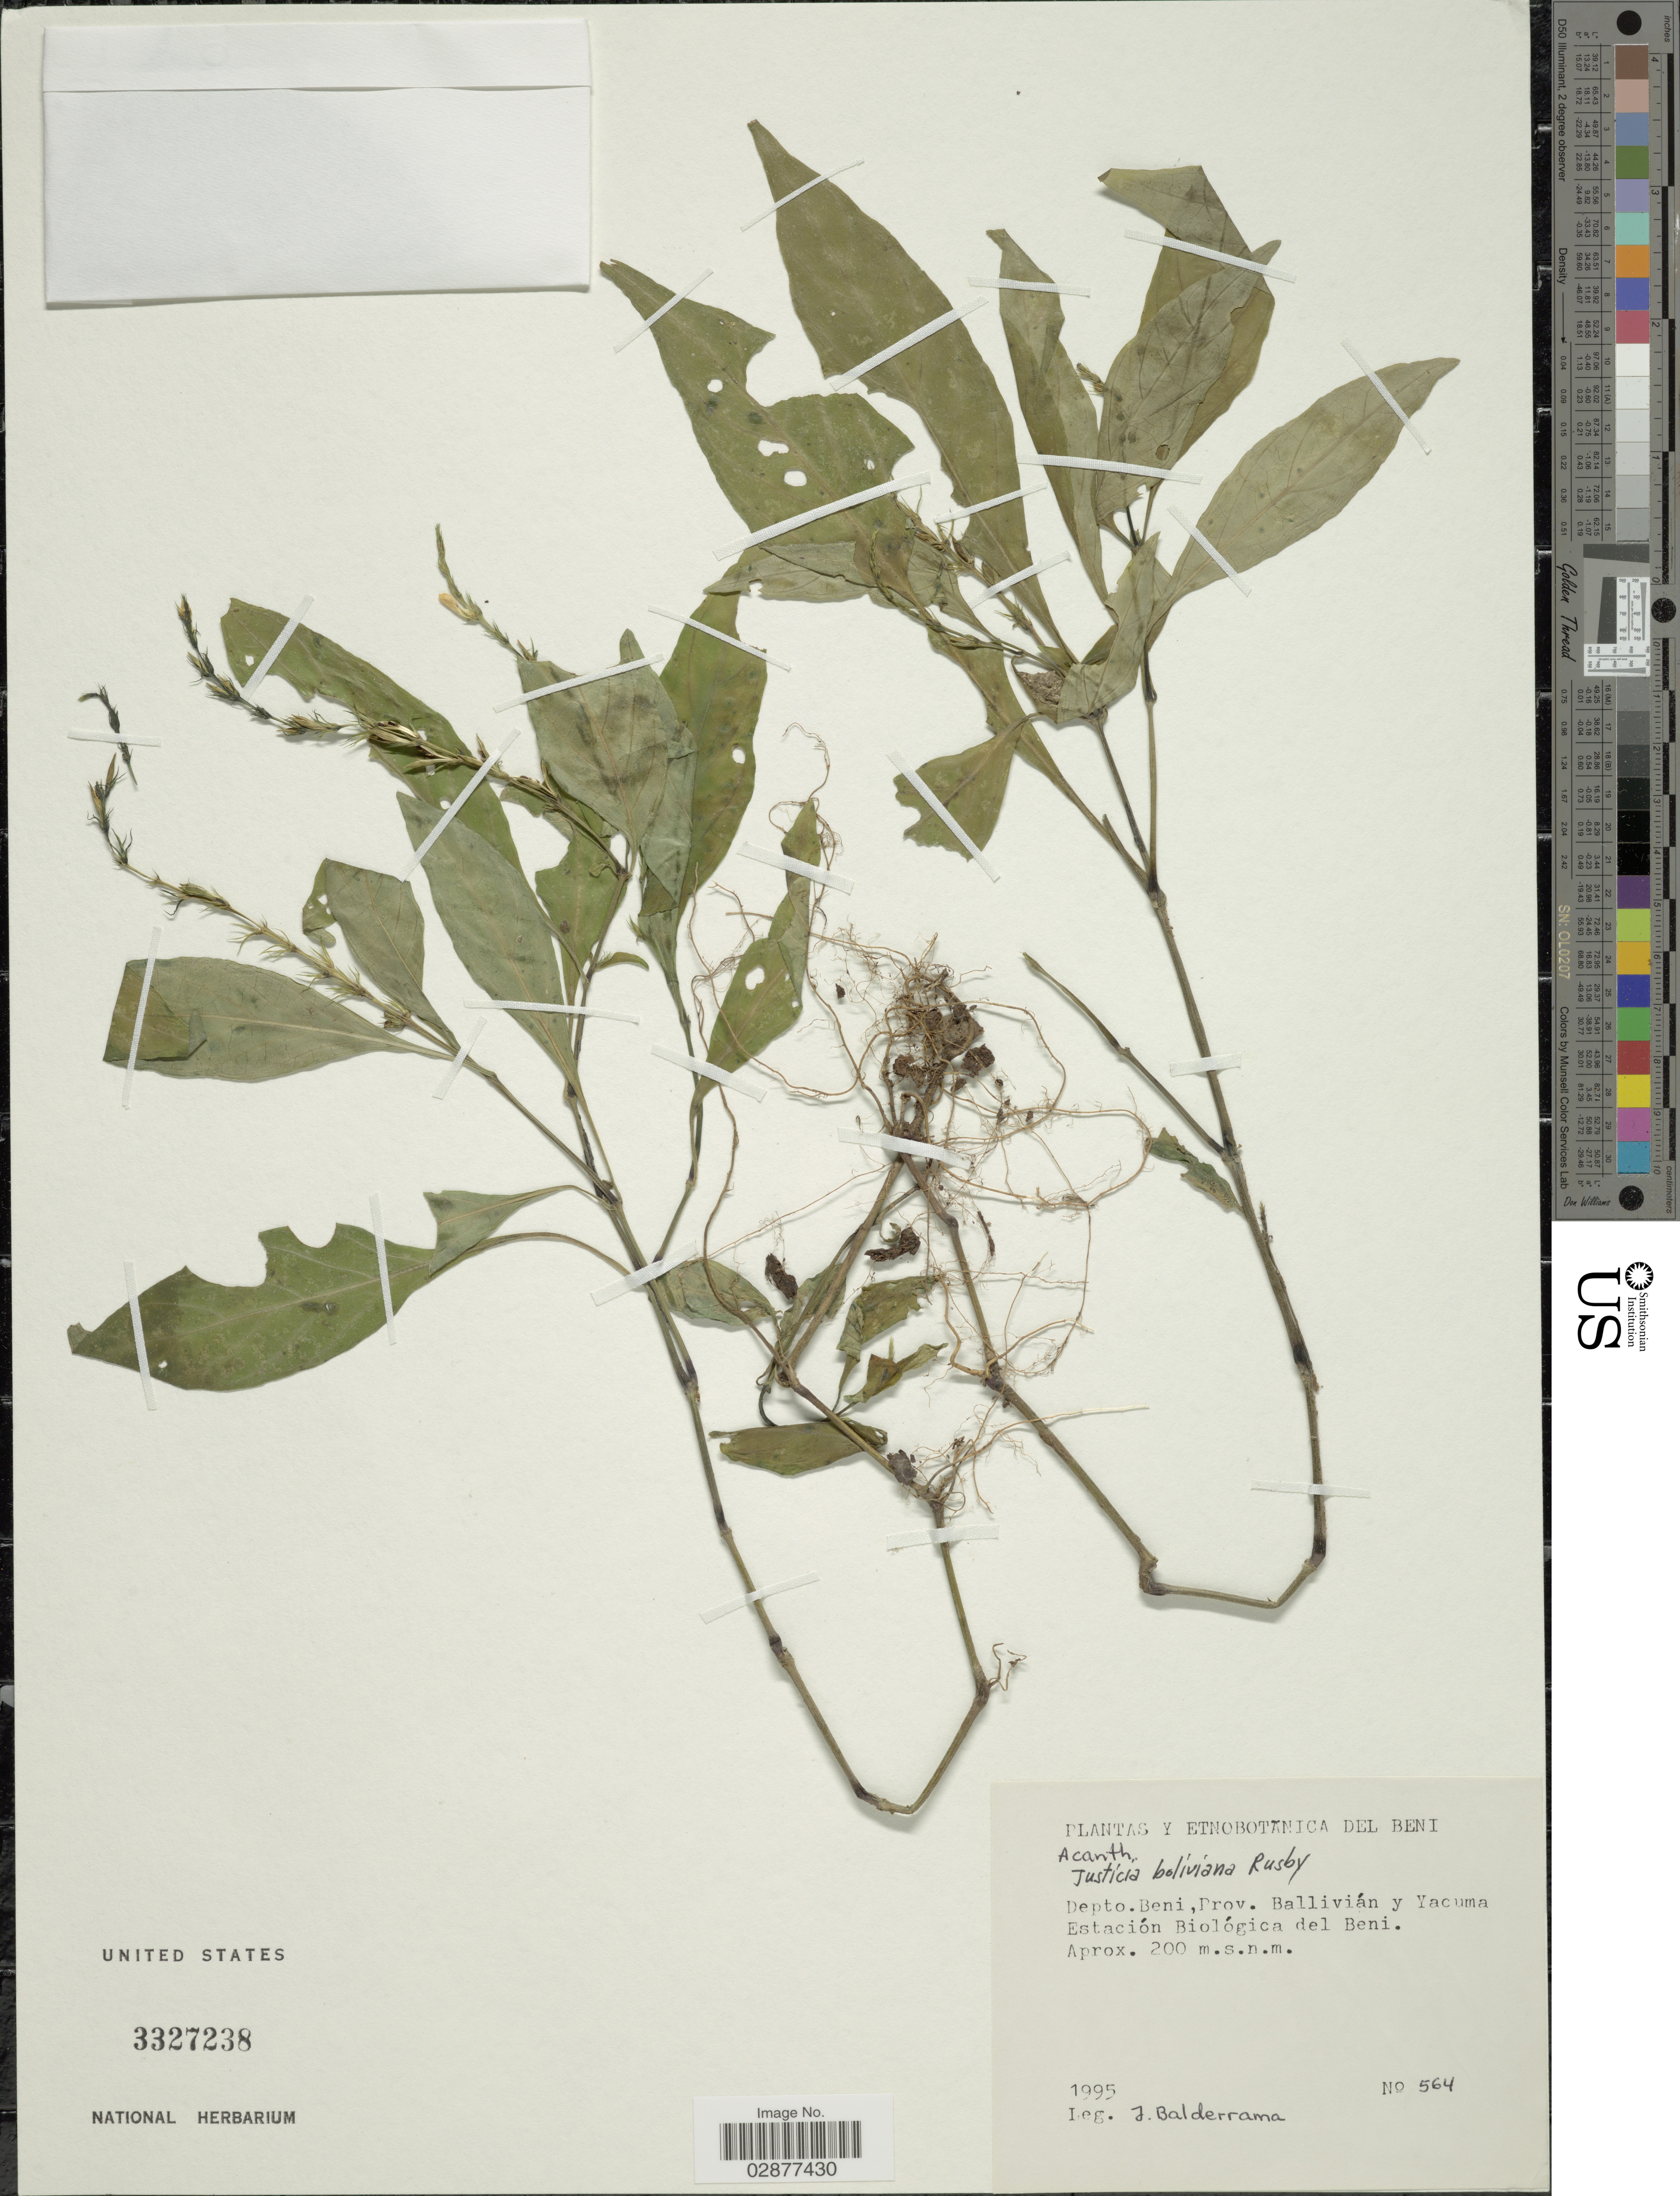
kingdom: Plantae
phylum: Tracheophyta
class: Magnoliopsida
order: Lamiales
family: Acanthaceae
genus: Justicia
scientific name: Justicia boliviana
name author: Rusby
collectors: J. Balderrama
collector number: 564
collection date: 1995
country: Bolivia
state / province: Beni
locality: Depto. Beni, Prov. Ballivián y Yacuma. Estación Biológica del Beni.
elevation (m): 200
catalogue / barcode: US 3327238